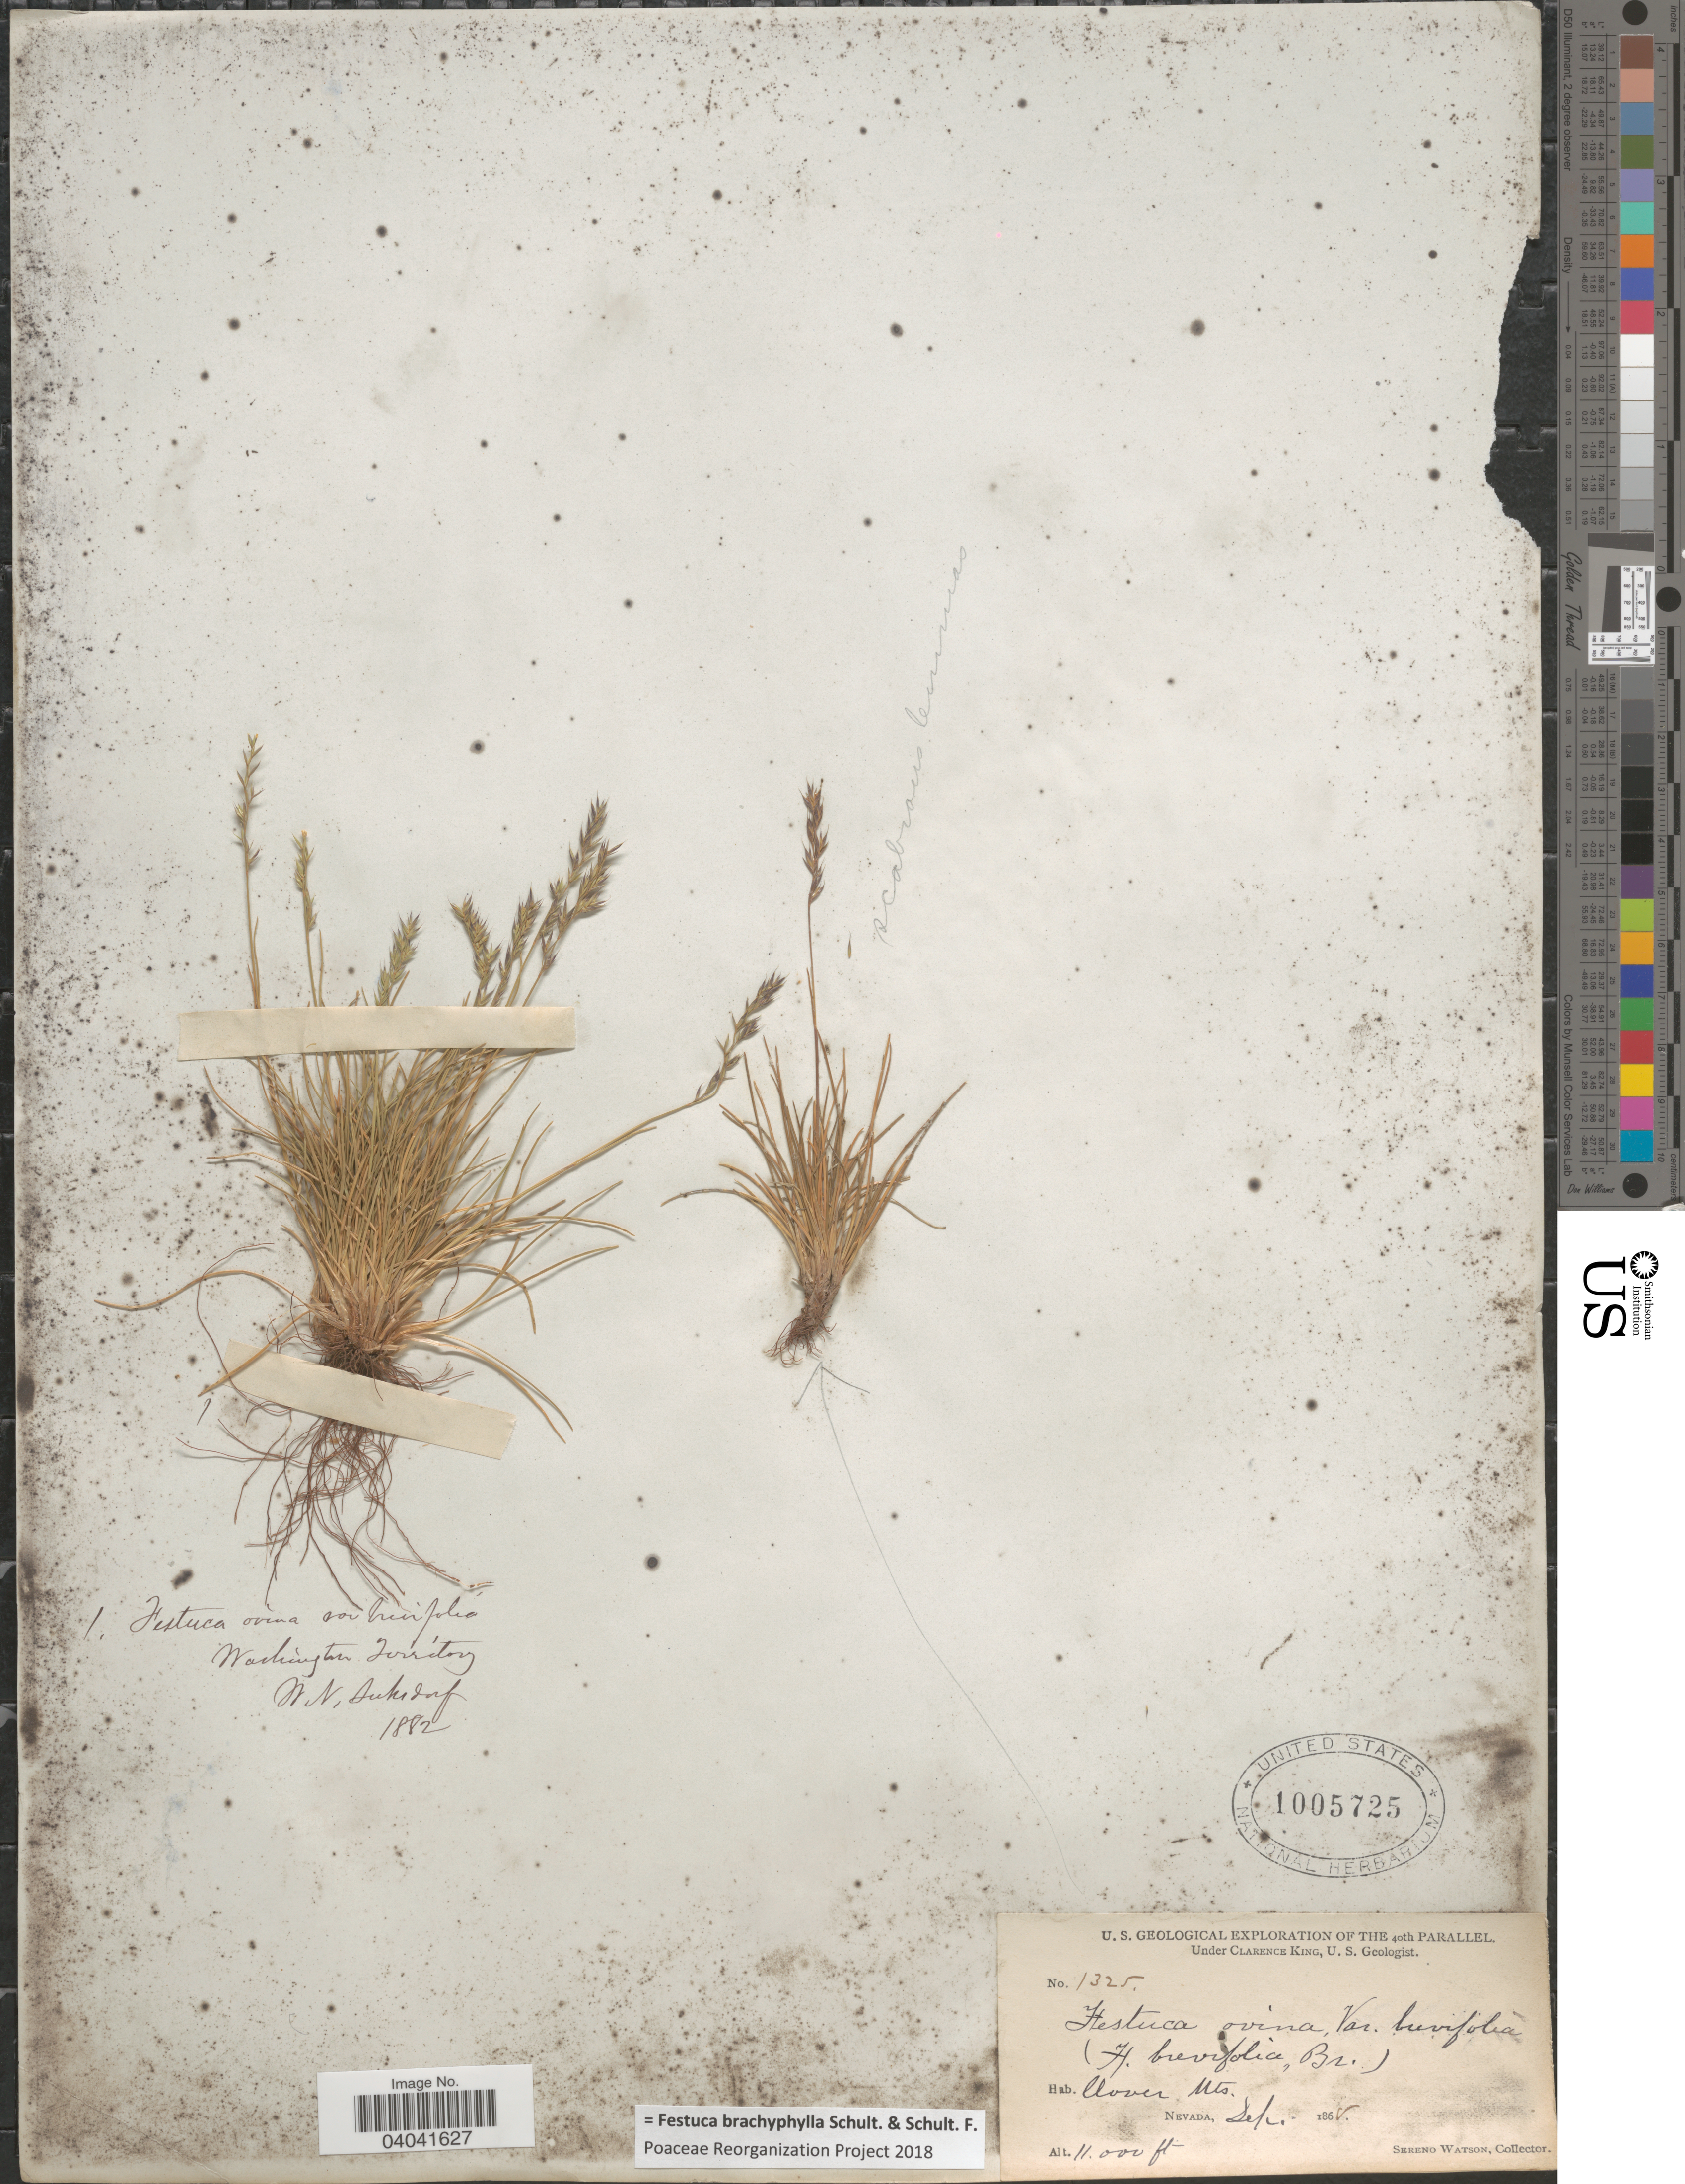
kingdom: Plantae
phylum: Tracheophyta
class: Liliopsida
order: Poales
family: Poaceae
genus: Festuca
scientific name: Festuca brachyphylla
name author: Schult. & Schult. f.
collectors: S. Watson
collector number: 1325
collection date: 1868-09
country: United States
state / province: Nevada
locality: Clover Mts.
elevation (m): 3353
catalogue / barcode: US 1005725